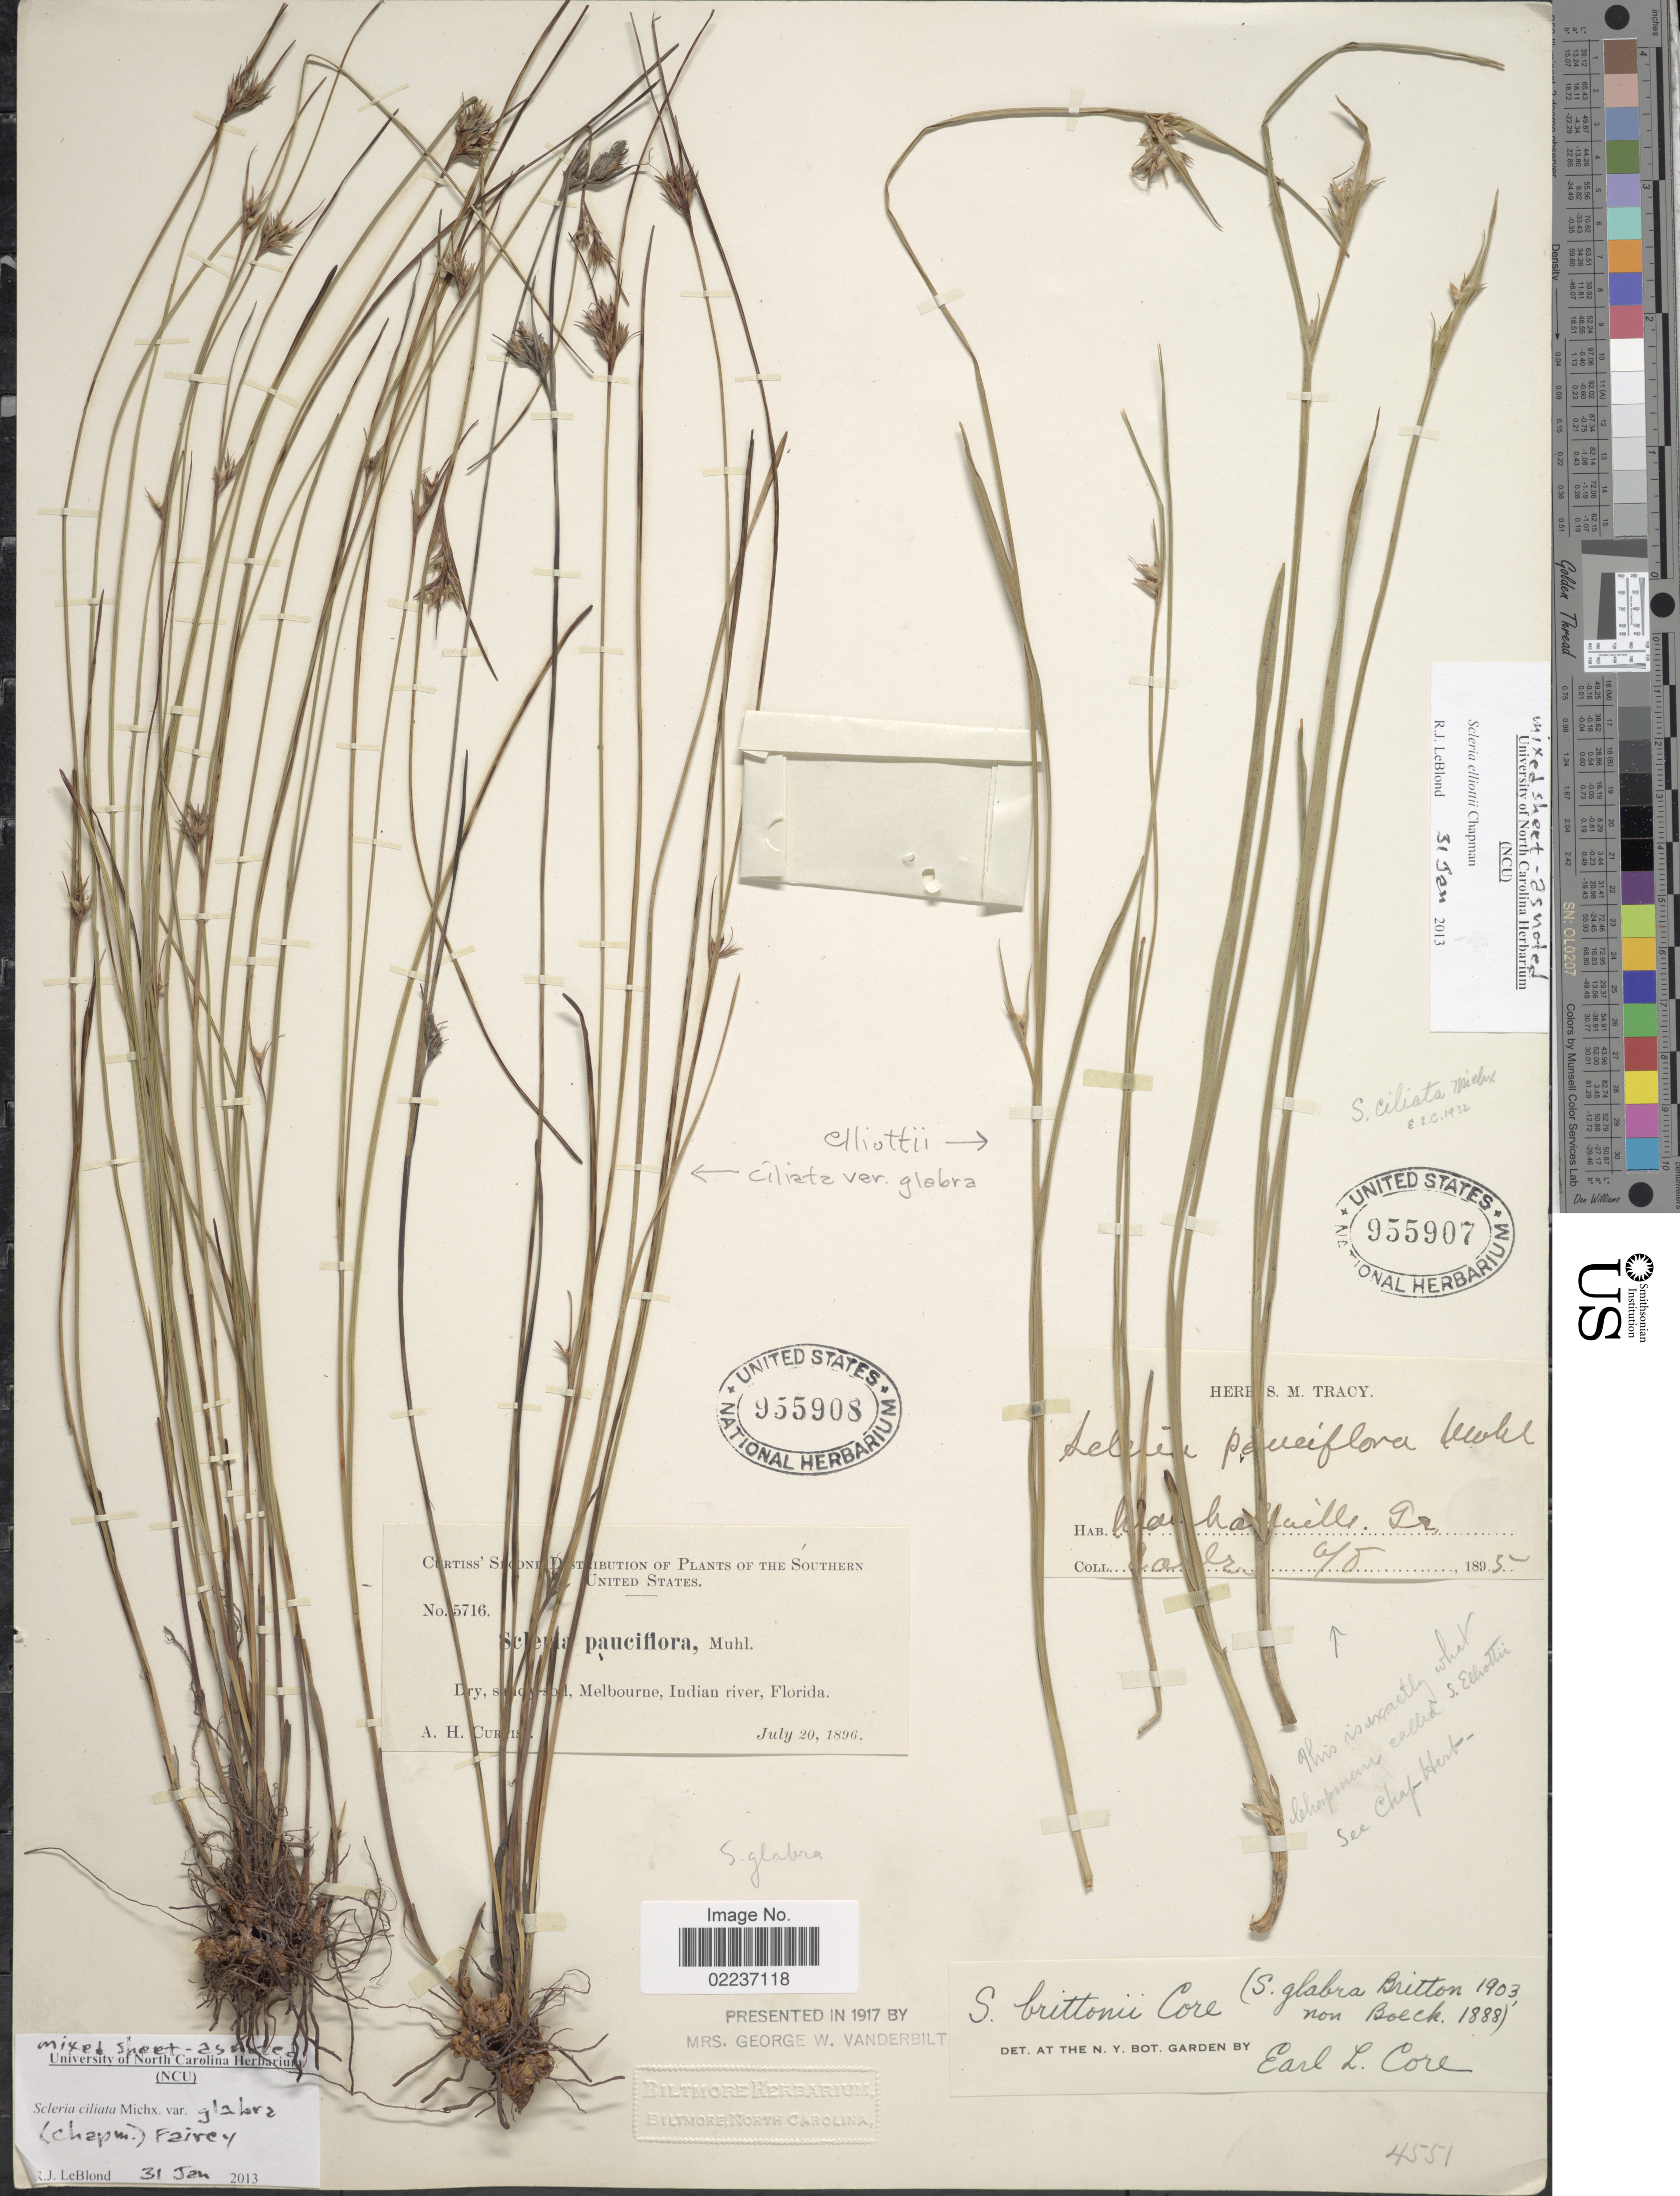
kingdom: Plantae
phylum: Tracheophyta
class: Liliopsida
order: Poales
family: Cyperaceae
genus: Scleria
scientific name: Scleria ciliata var. elliottii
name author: (Chapm.) Fernald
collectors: A. H. Curtiss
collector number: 5716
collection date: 1896-07-20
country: United States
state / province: Florida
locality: Southern United States, dry, sandy soil, Melbourne, Indian river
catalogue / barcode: US 955908-2